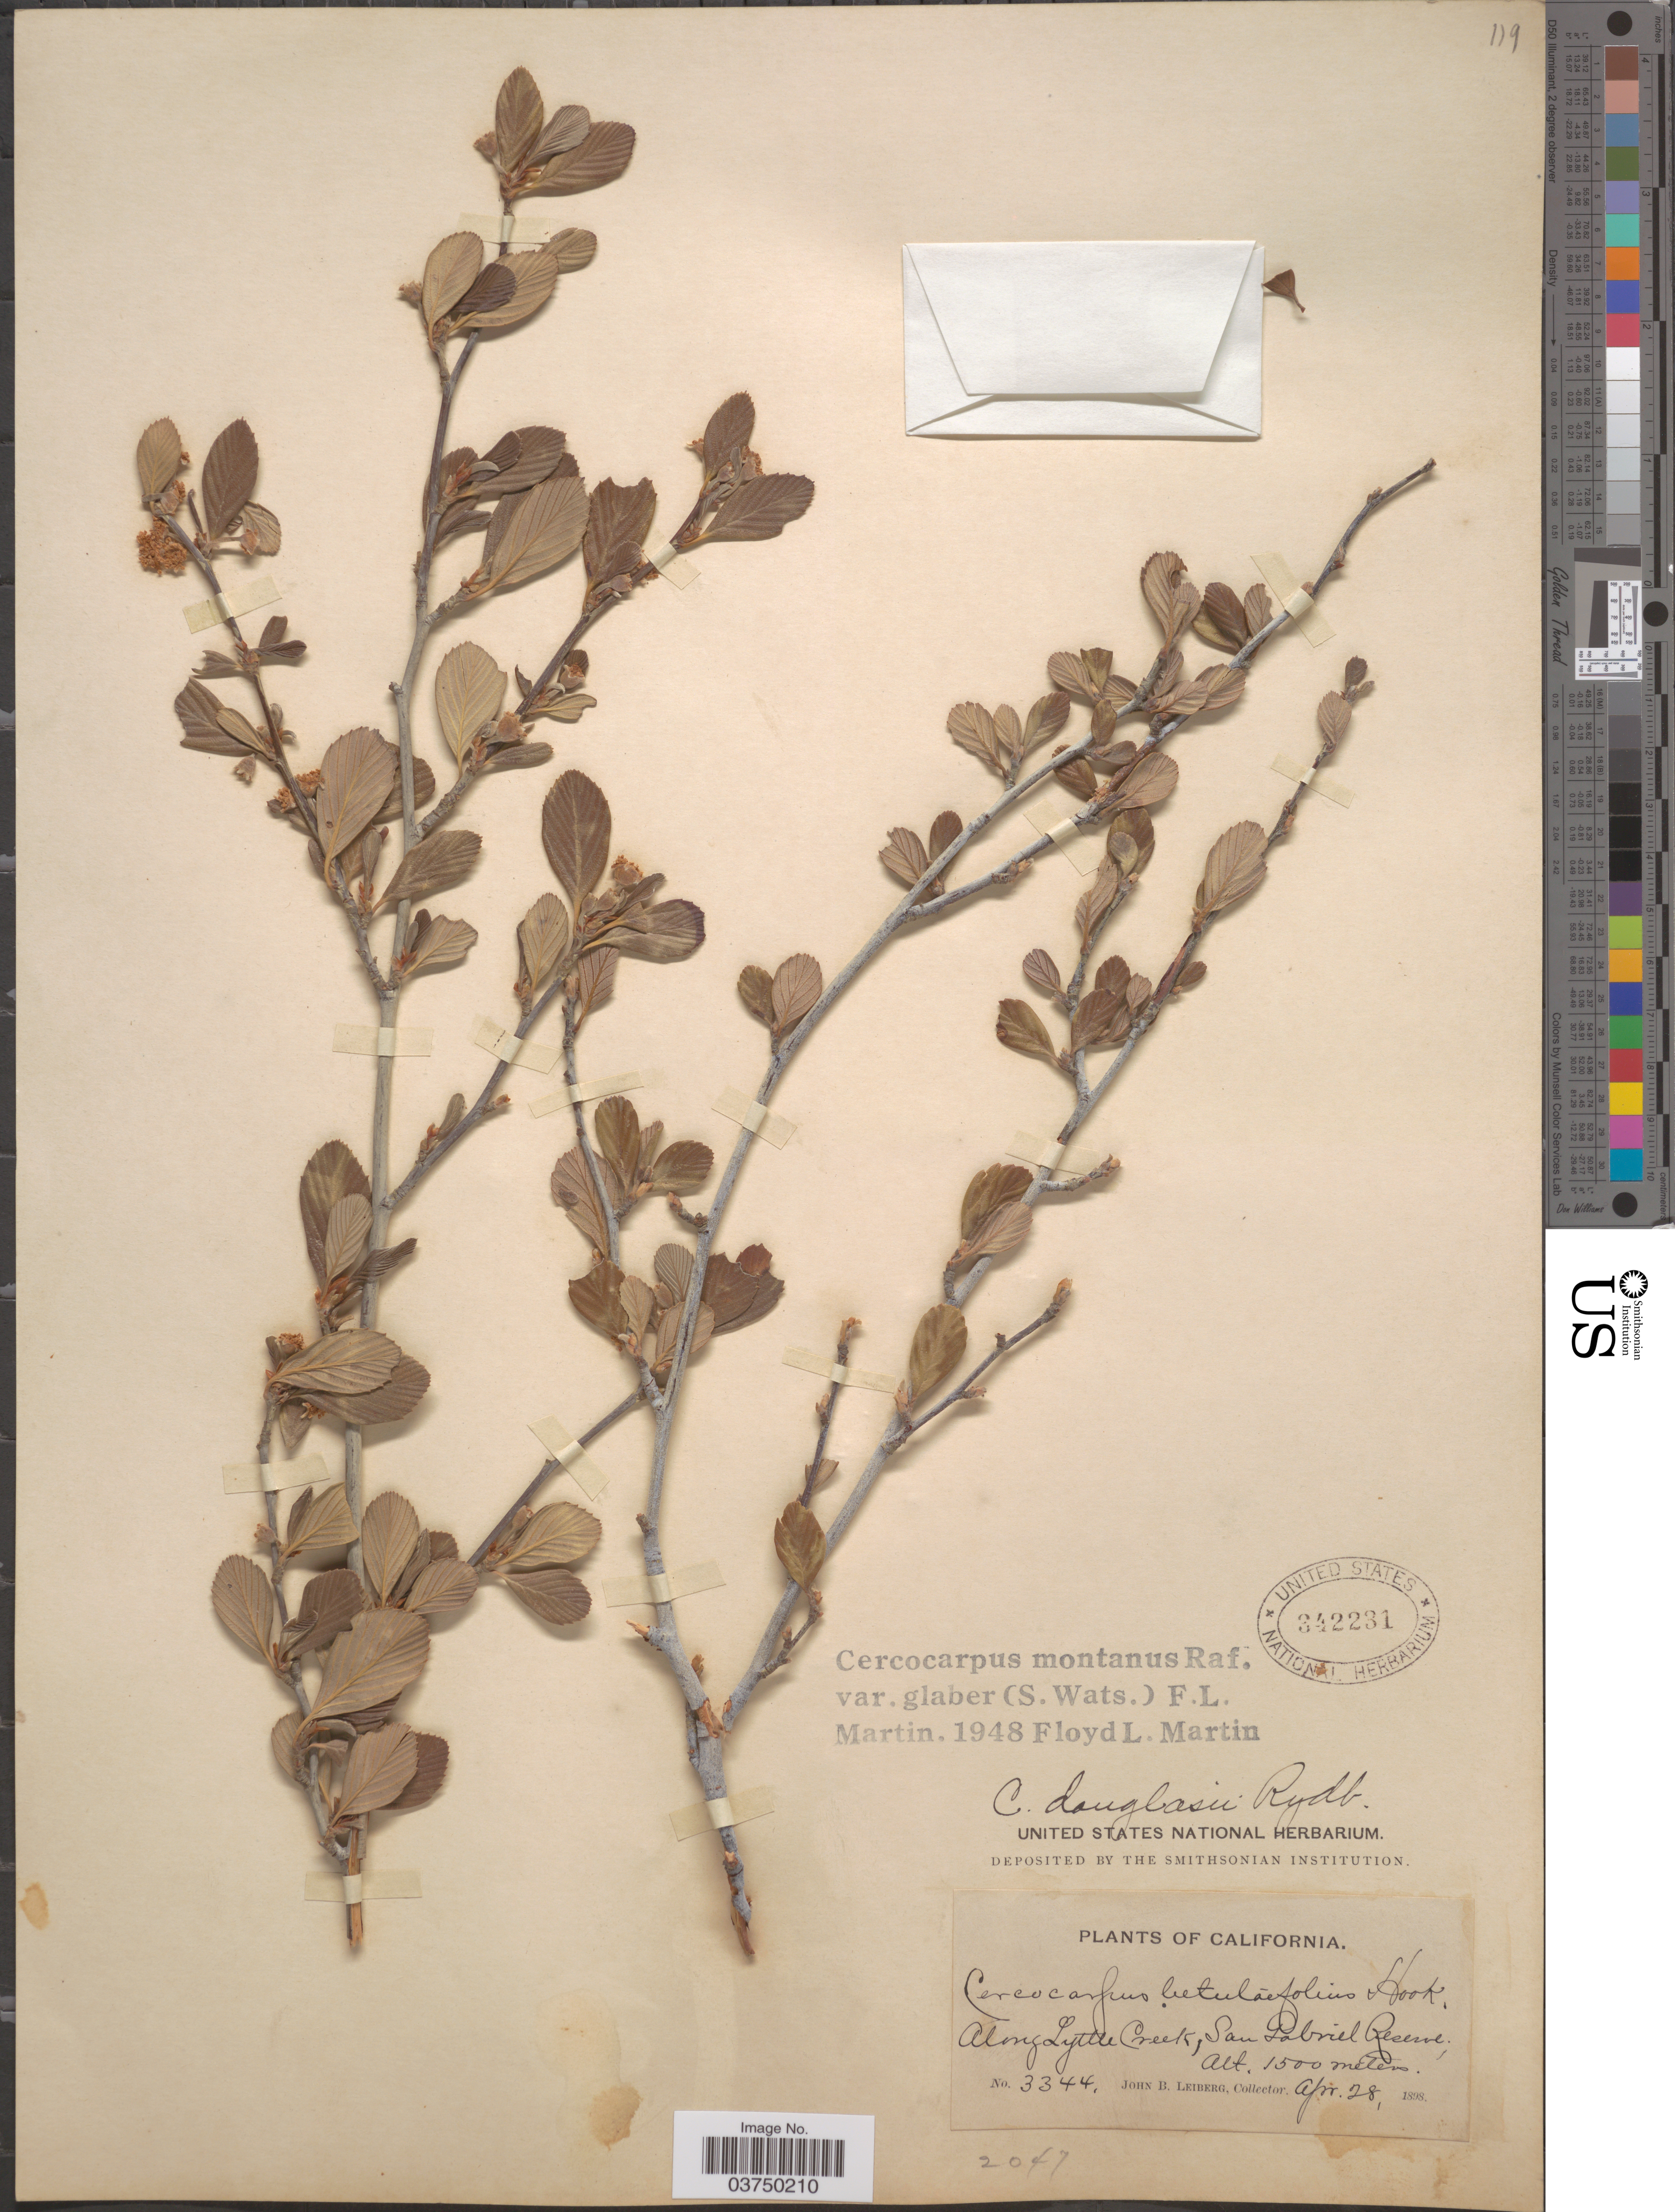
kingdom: Plantae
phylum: Tracheophyta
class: Magnoliopsida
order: Rosales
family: Rosaceae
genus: Cercocarpus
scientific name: Cercocarpus montanus var. glaber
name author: (S. Watson) F.L. Martin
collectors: J. B. Leiberg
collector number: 3344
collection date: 1898-04-28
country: United States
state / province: California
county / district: Los Angeles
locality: Along Lyttle Creek, San Gabriel Reserve.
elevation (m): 1500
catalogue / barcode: US 342231